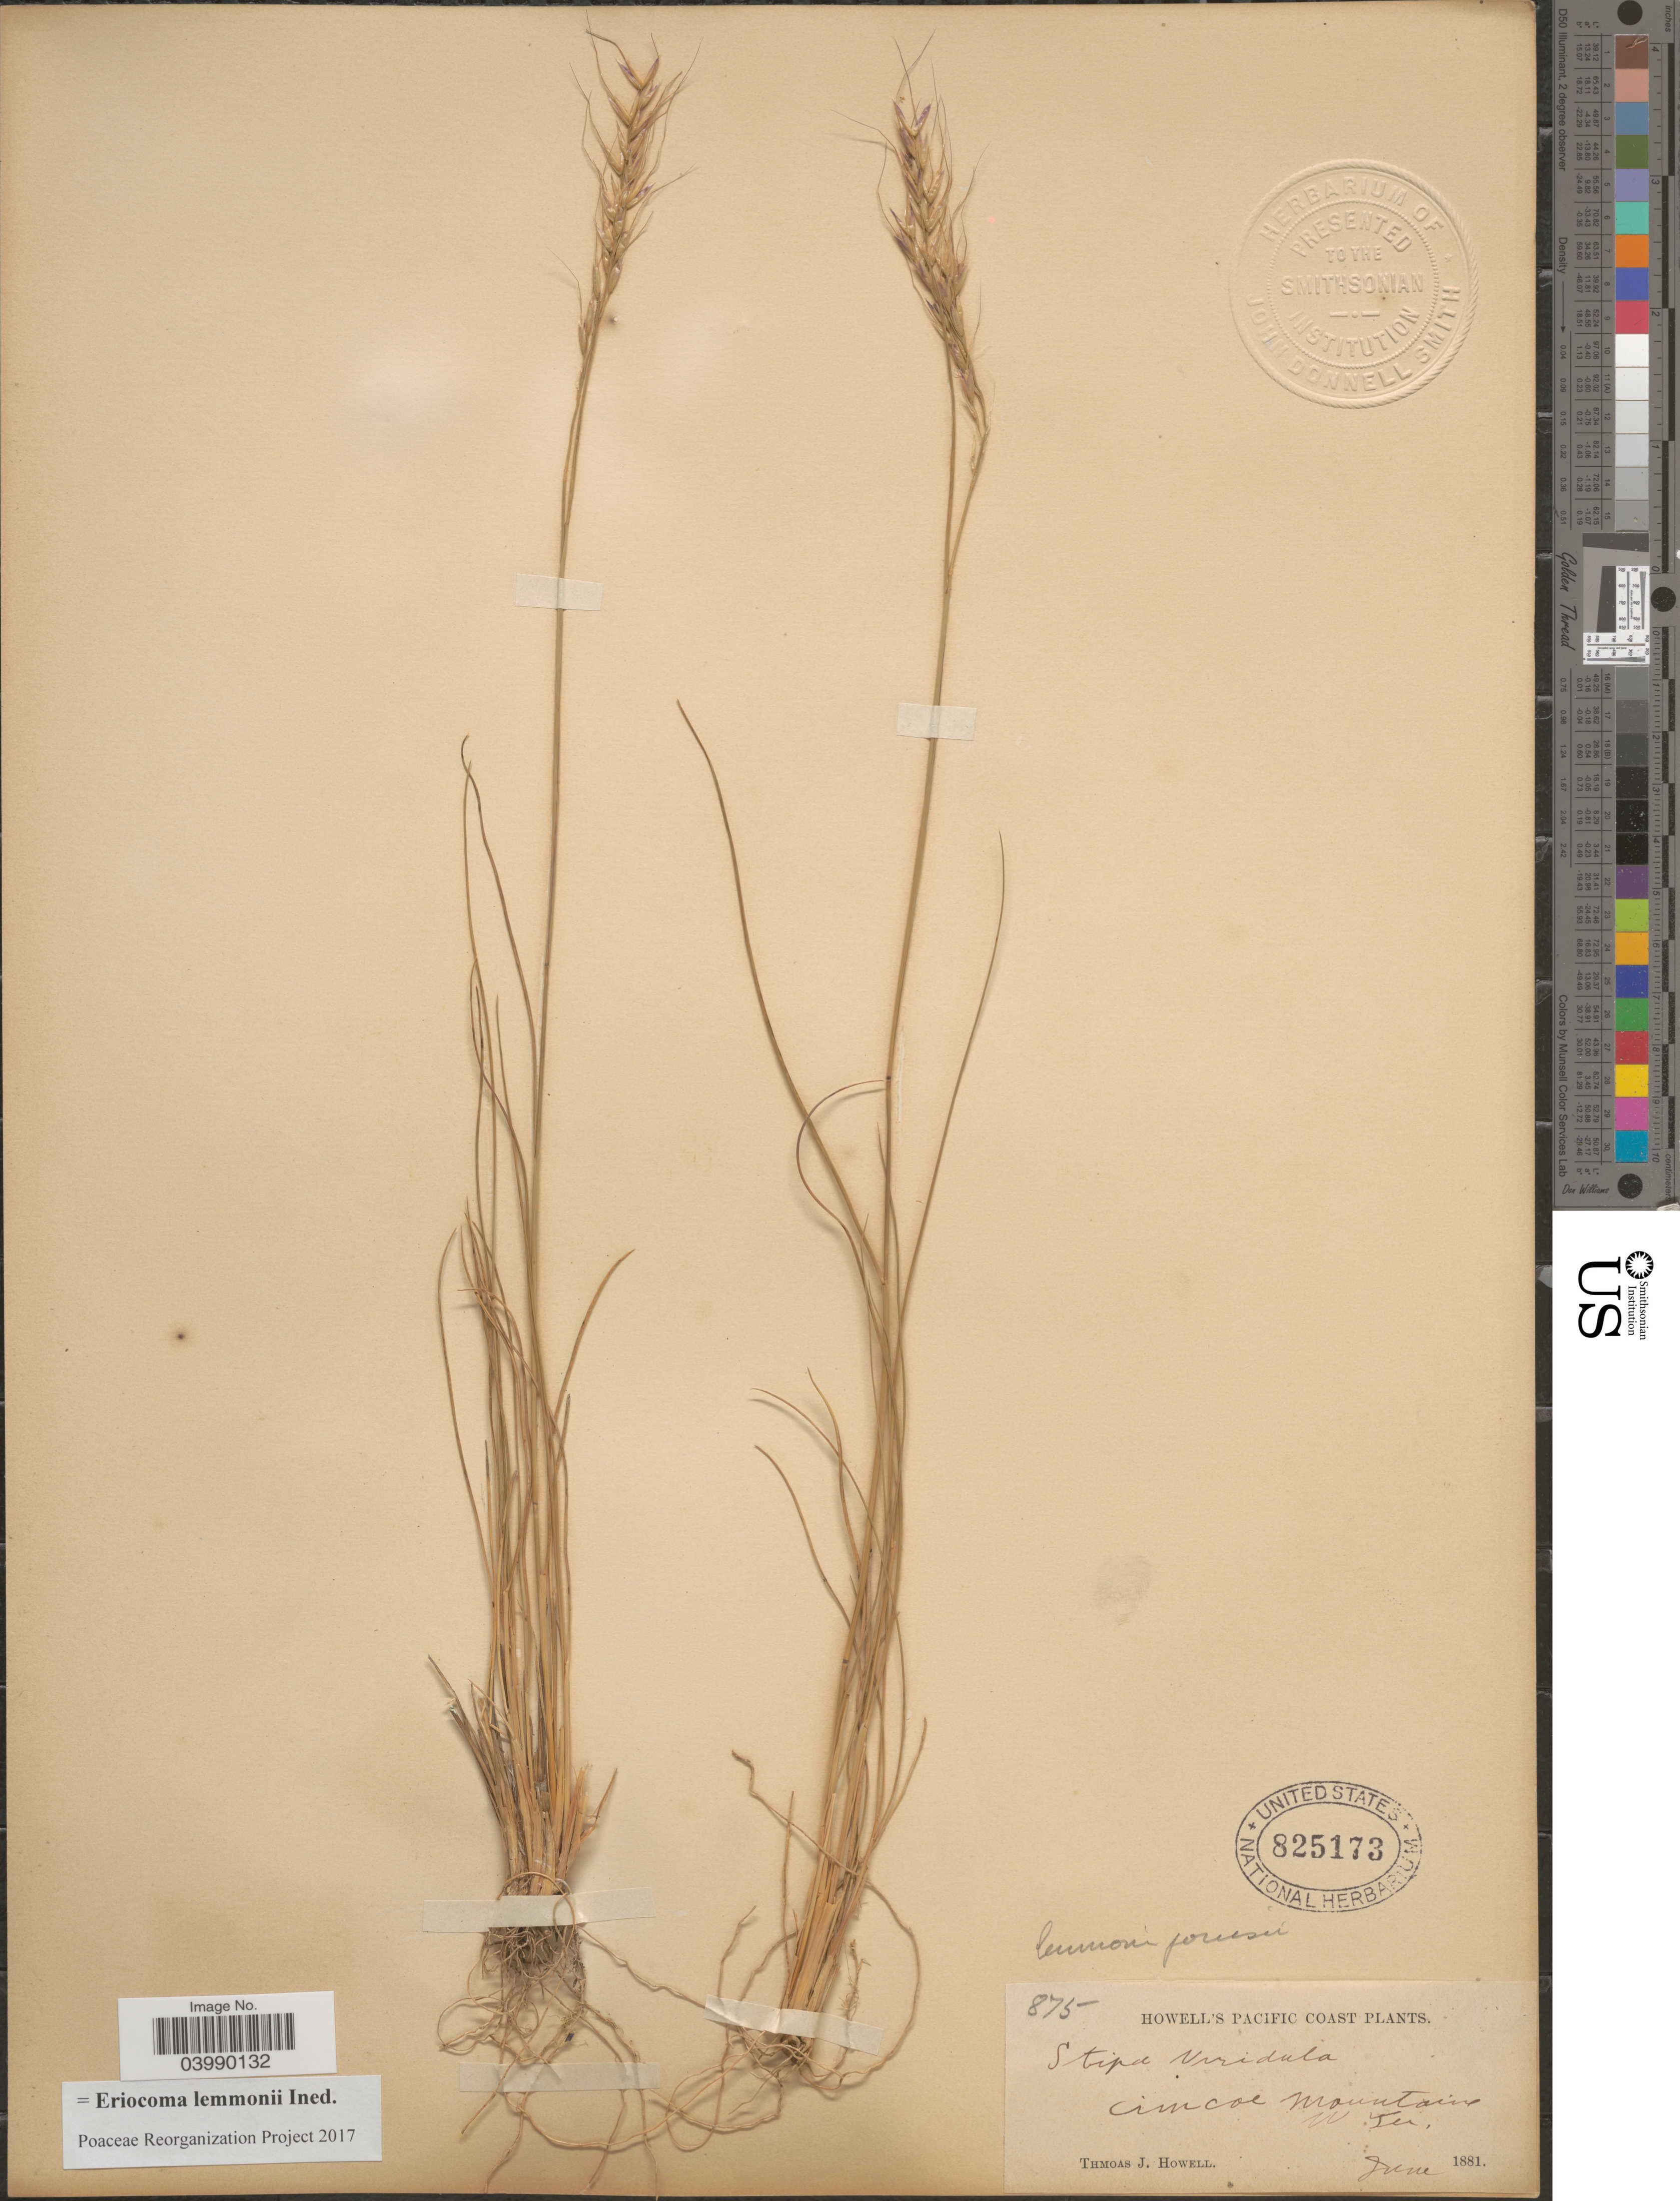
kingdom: Plantae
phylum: Tracheophyta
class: Liliopsida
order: Poales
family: Poaceae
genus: Eriocoma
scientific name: Eriocoma lemmonii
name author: (Vasey) Romasch.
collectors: T. J. Howell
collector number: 875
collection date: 1881-06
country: United States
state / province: Washington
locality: Pacific Coast. Cimcoe mountains. W Ter.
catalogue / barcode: US 825173